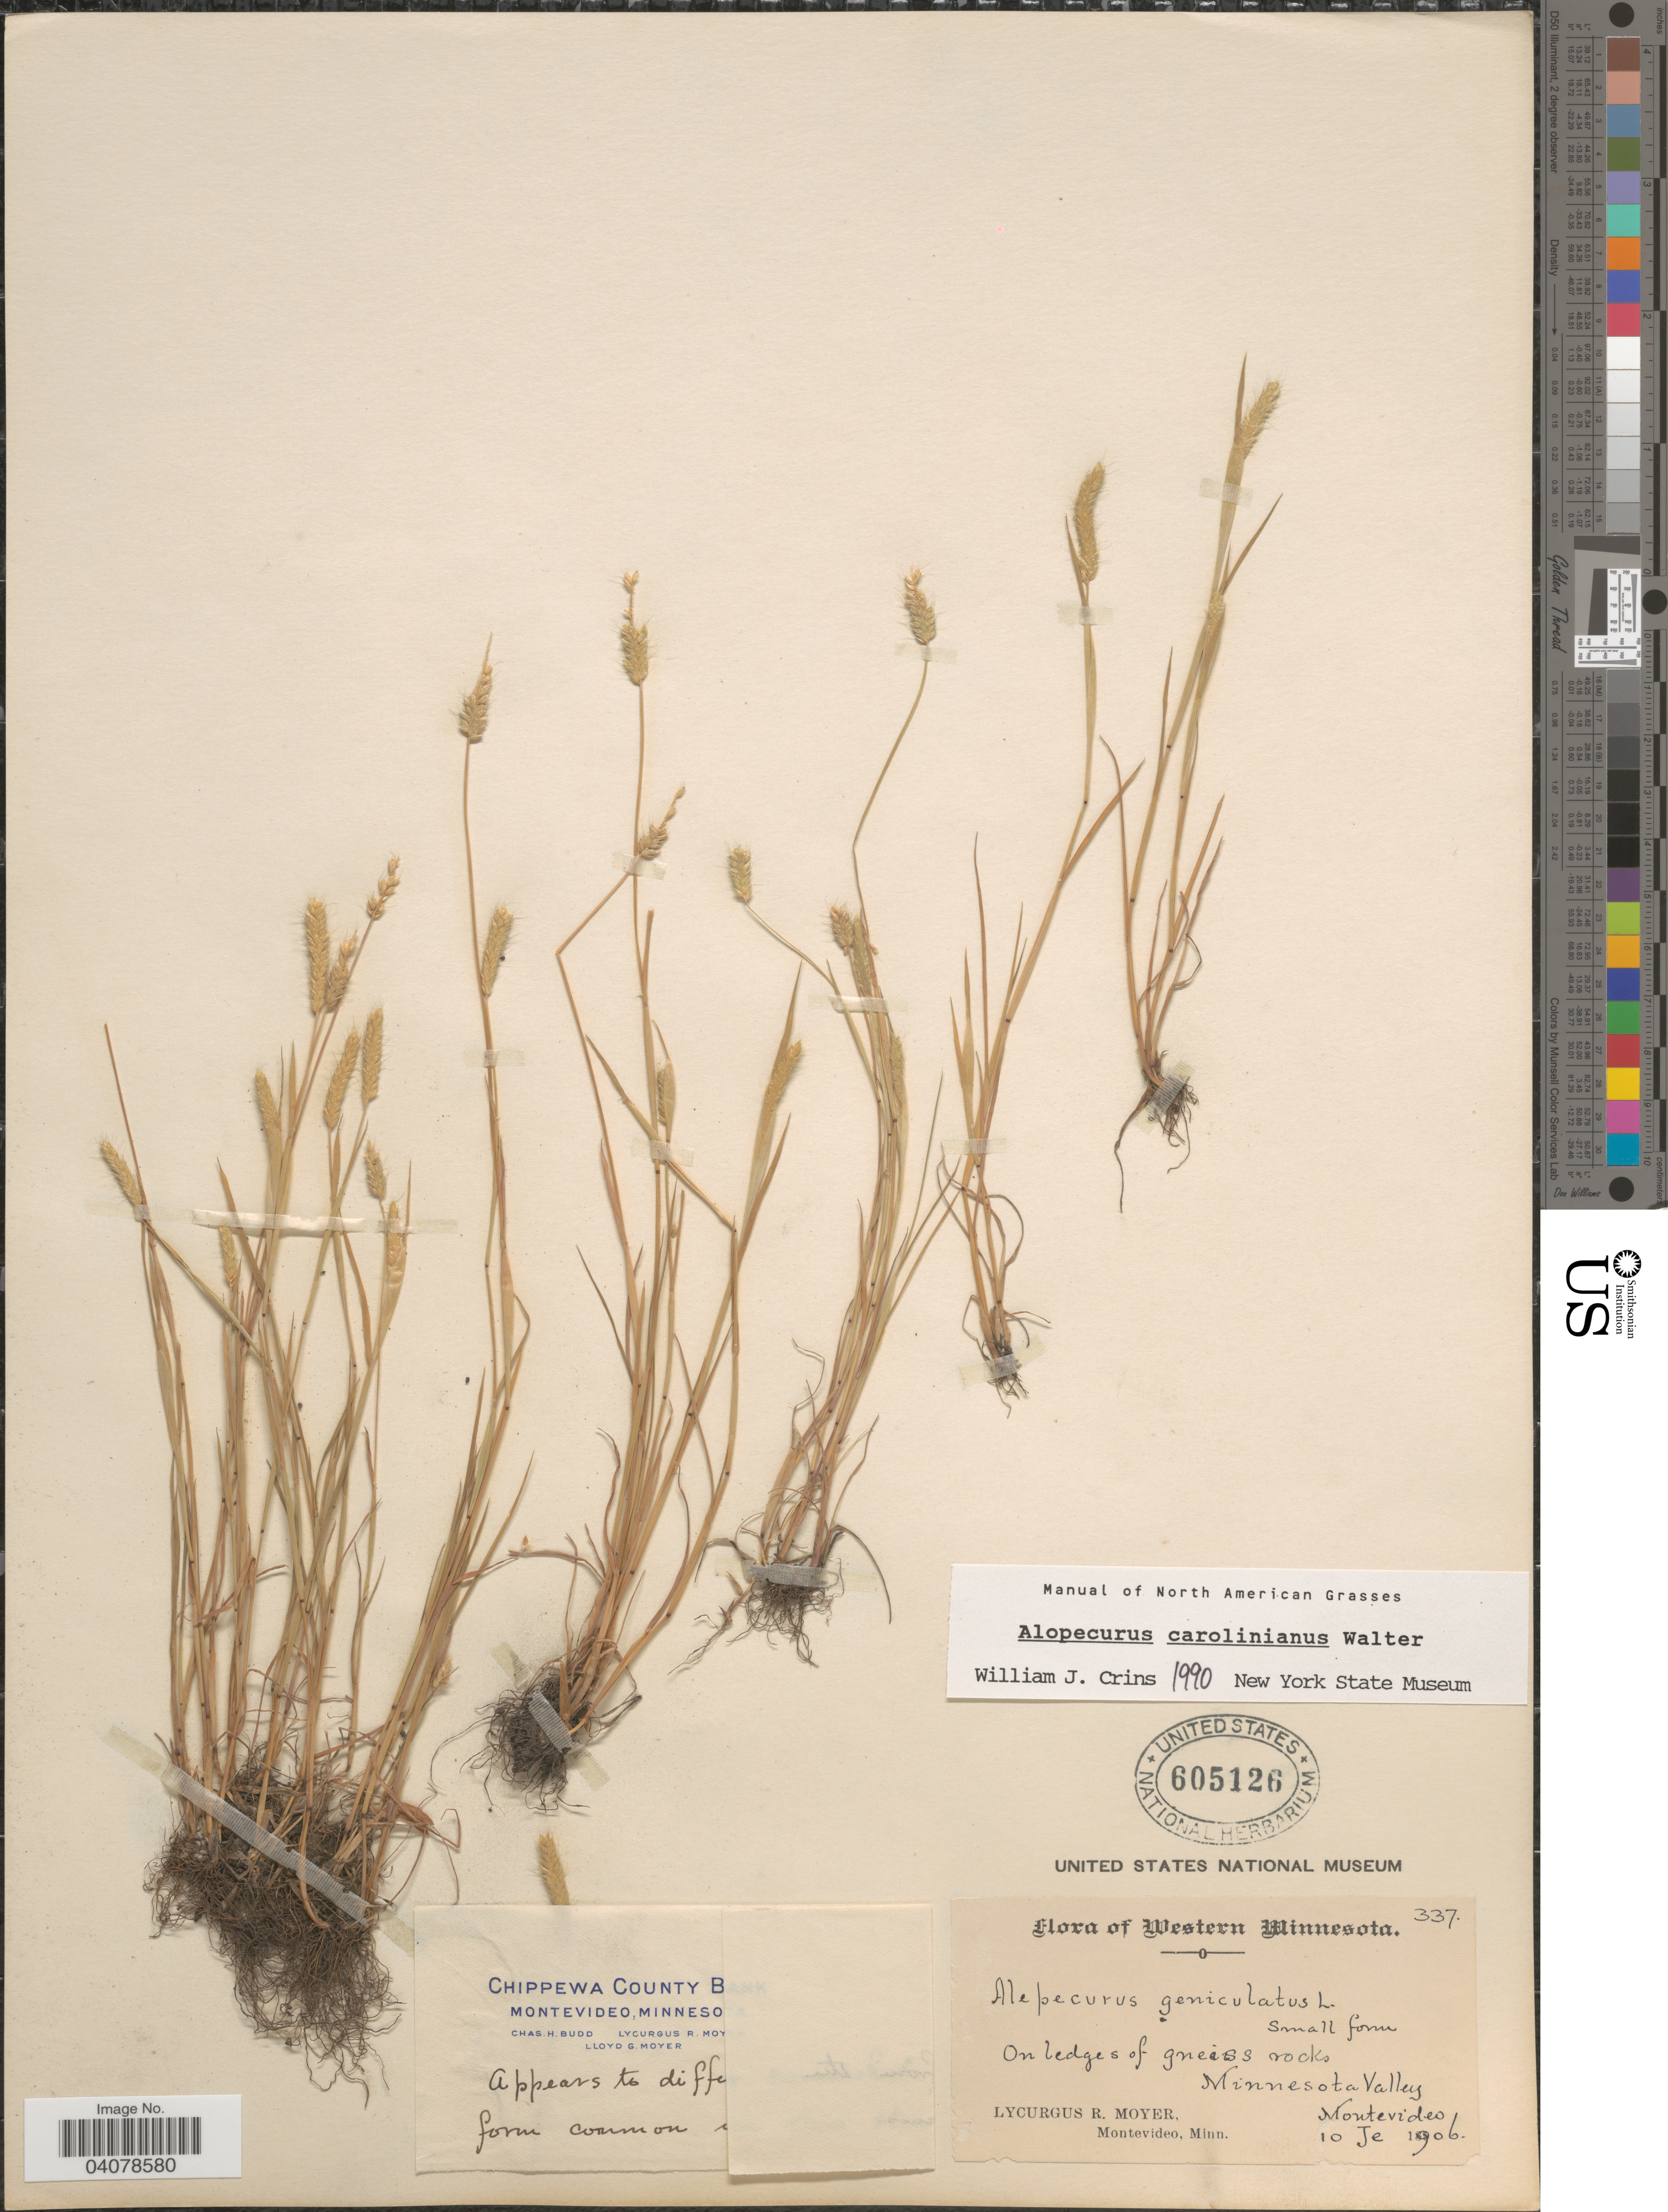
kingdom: Plantae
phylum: Tracheophyta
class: Liliopsida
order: Poales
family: Poaceae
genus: Alopecurus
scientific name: Alopecurus carolinianus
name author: Walter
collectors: L. Moyer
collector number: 337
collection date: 1906-06-10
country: United States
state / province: Minnesota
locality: Western Minnesota. On ledges of gneiss rocks Minnesota Valley. Montevideo.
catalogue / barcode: US 605126